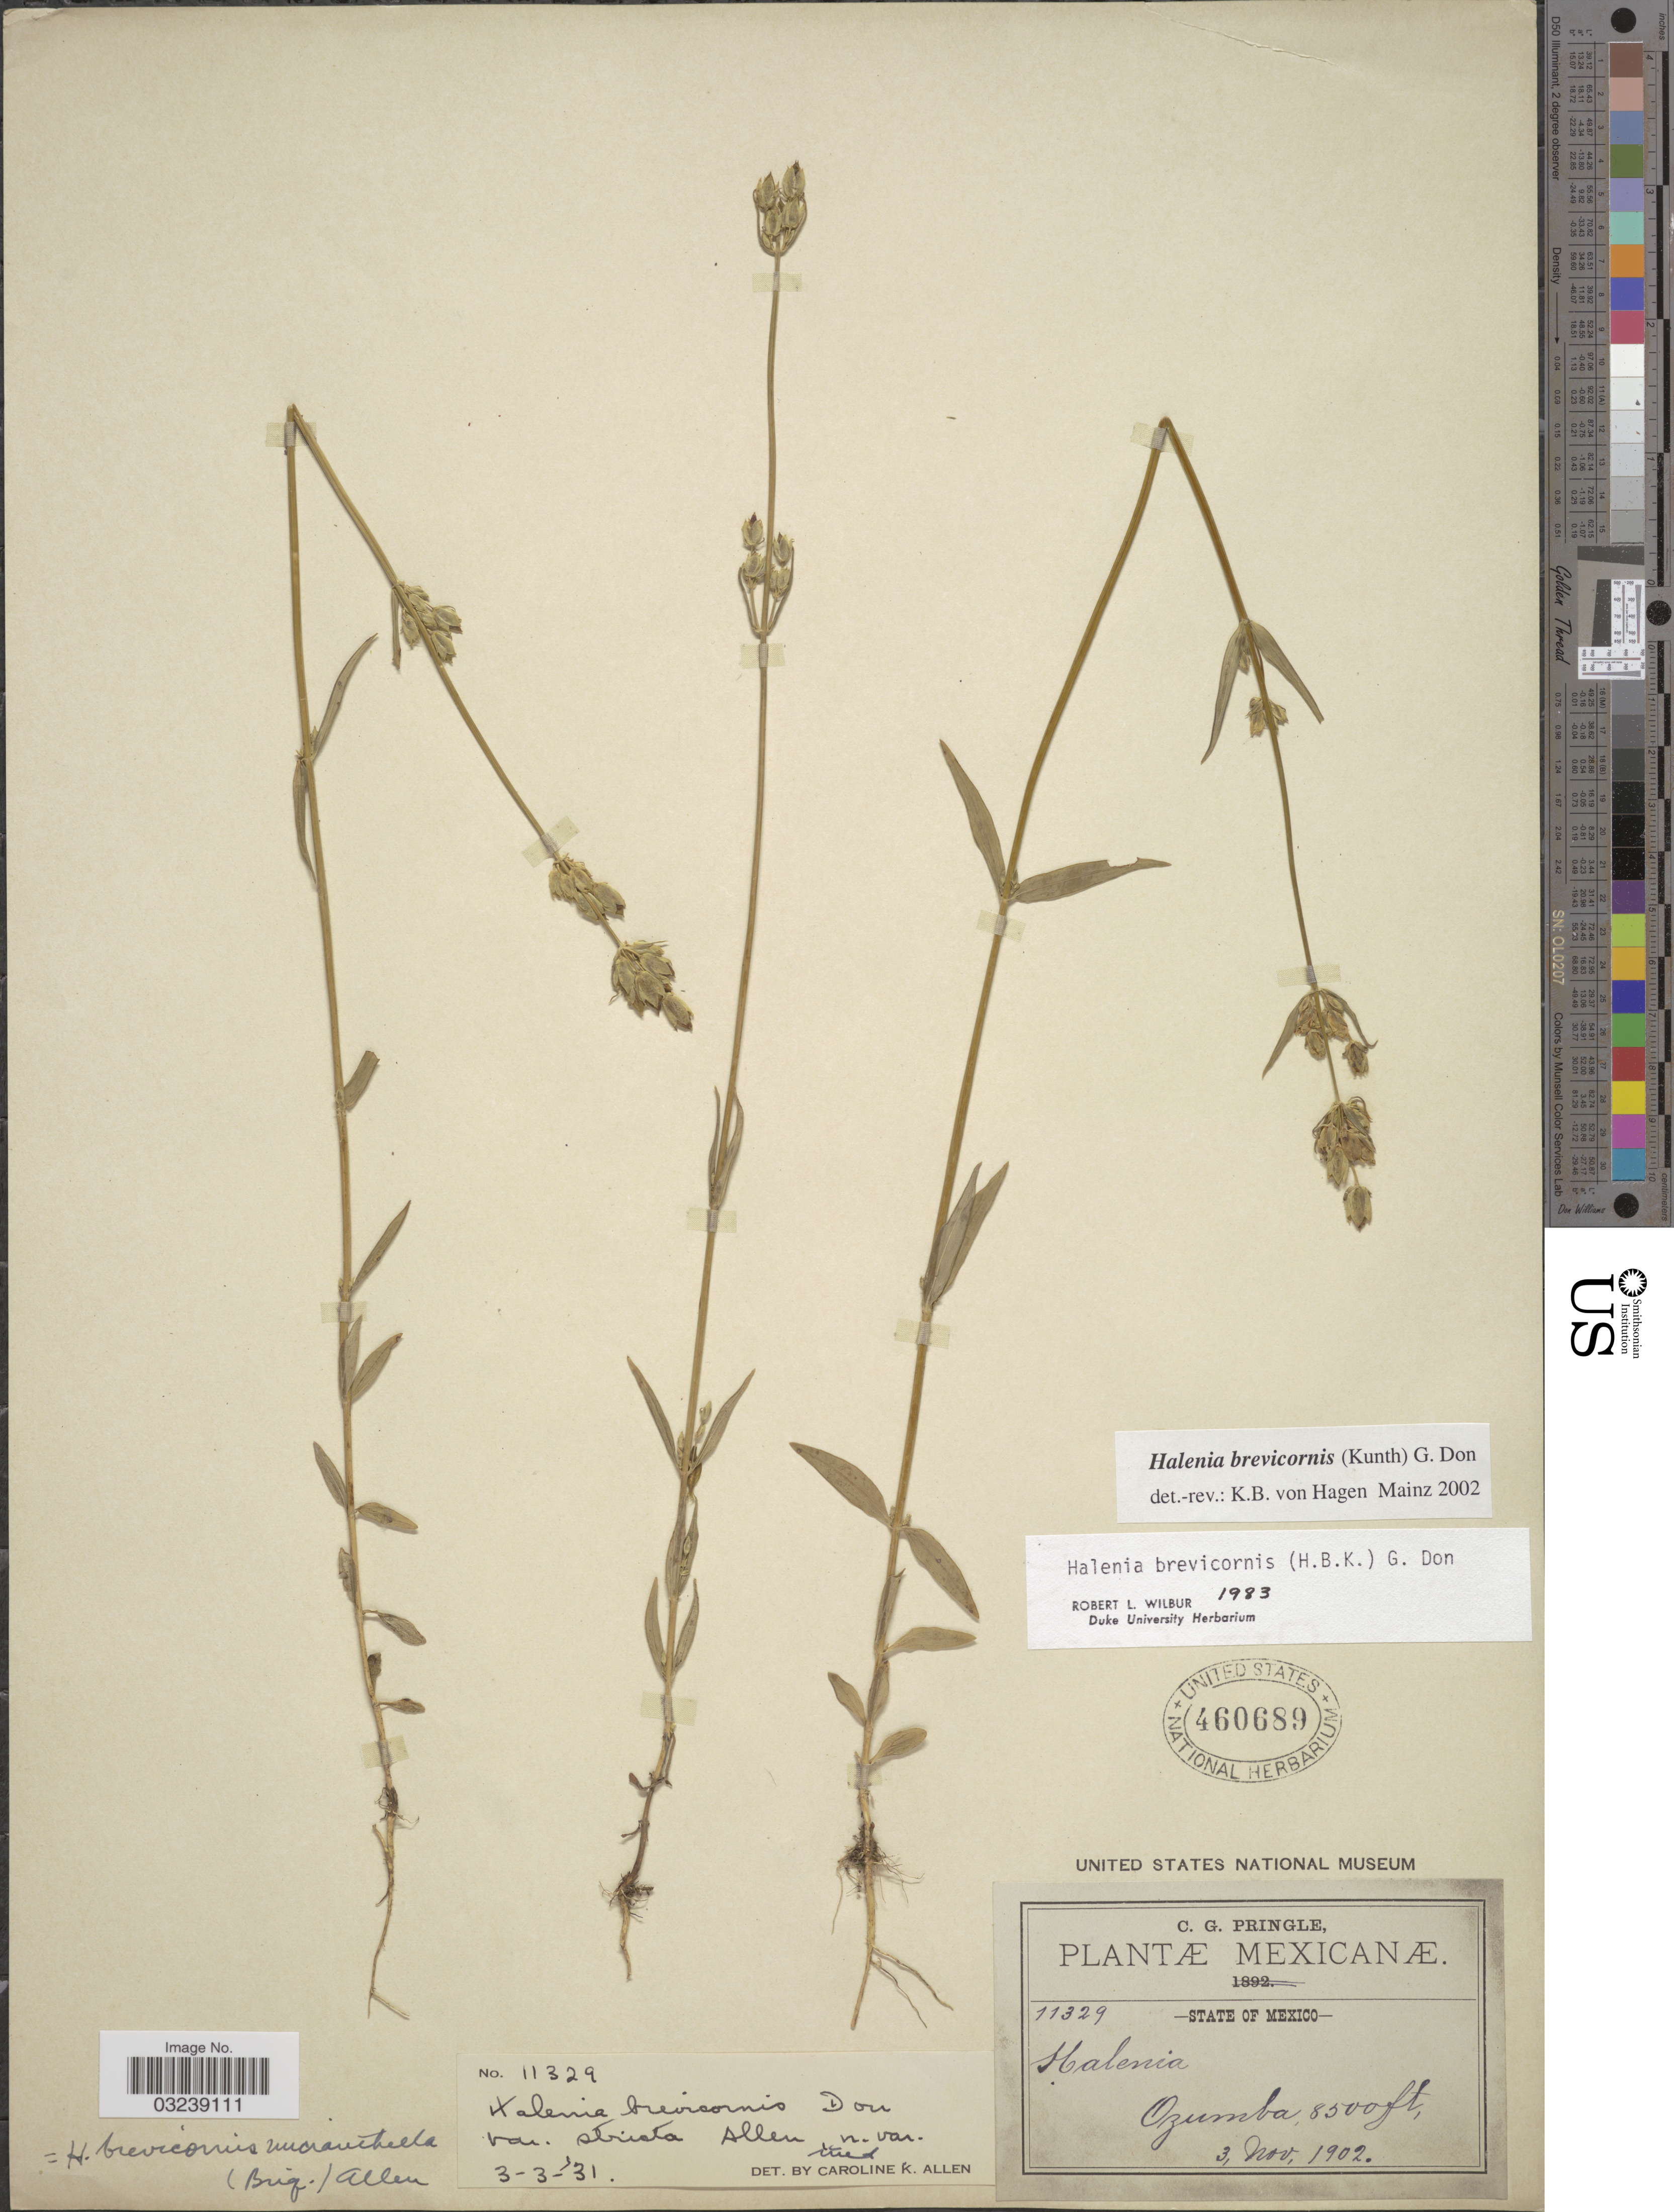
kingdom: Plantae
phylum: Tracheophyta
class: Magnoliopsida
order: Gentianales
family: Gentianaceae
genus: Halenia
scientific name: Halenia brevicornis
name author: (Kunth) G. Don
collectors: C. G. Pringle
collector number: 11329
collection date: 1902-11-03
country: Mexico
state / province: México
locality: Ozumba.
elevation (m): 2591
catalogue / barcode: US 460689